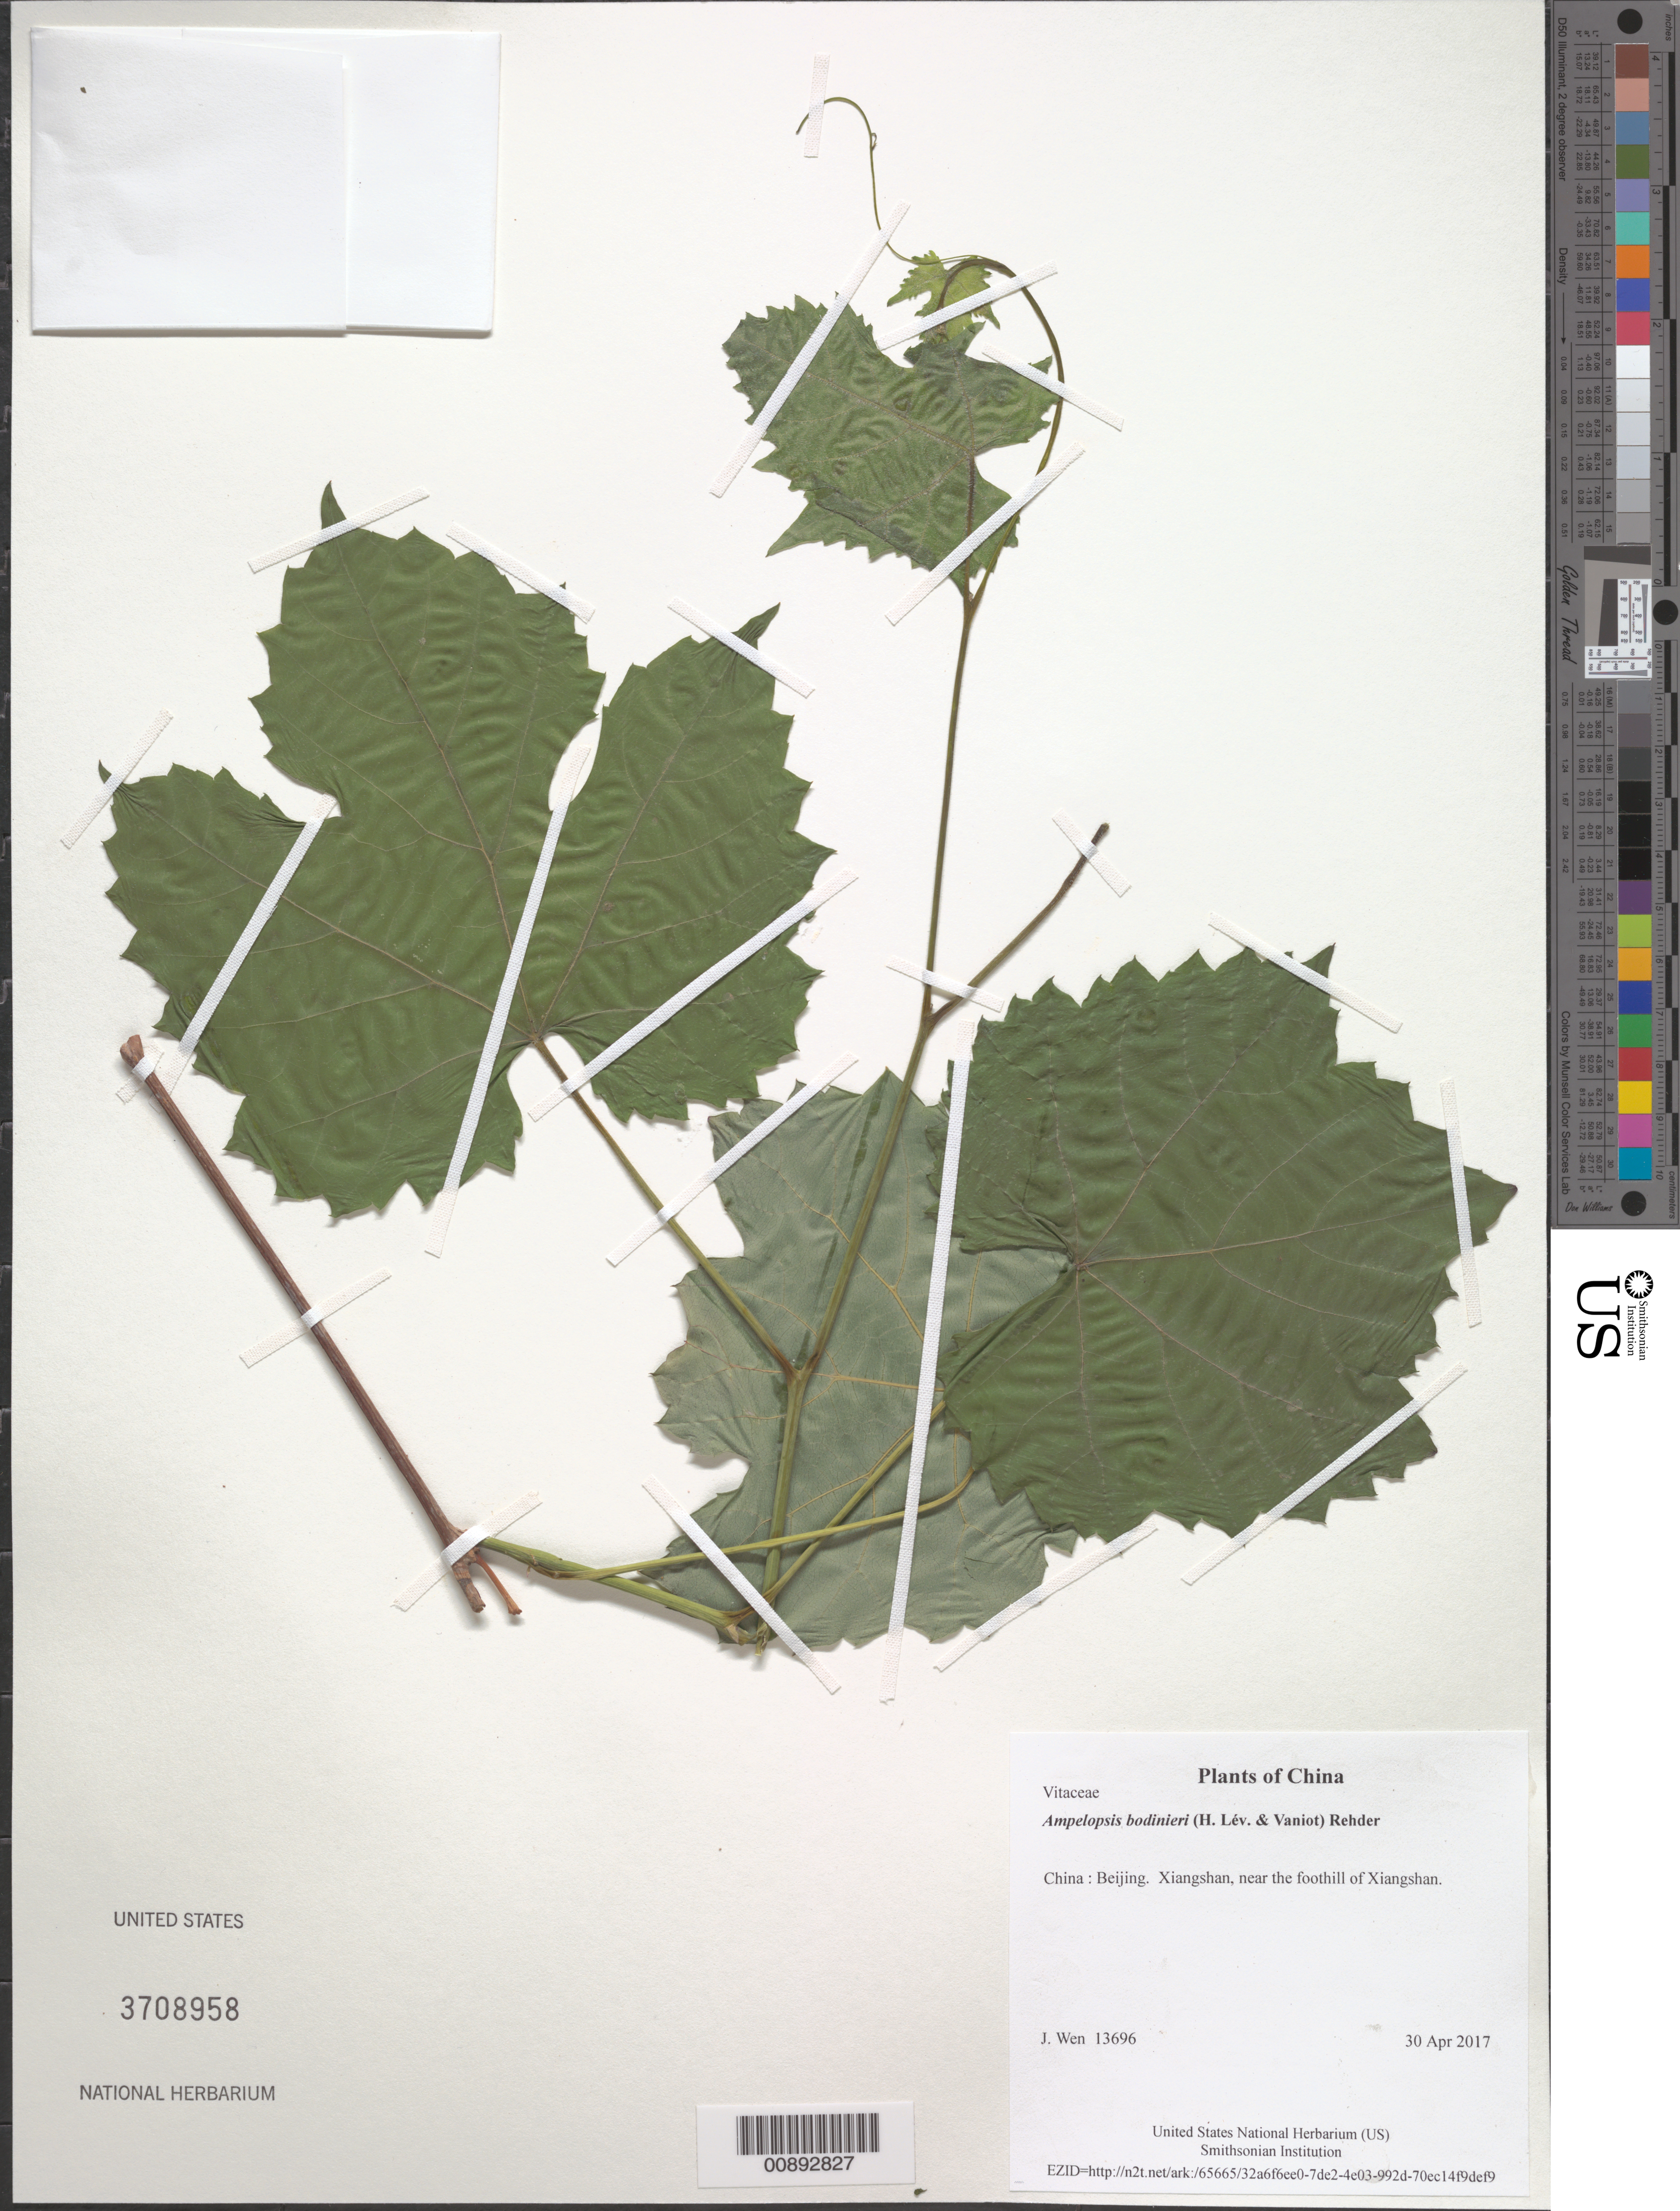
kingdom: Plantae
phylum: Tracheophyta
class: Magnoliopsida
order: Vitales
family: Vitaceae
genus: Ampelopsis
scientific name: Ampelopsis bodinieri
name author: (H. Lév. & Vaniot) Rehder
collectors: J. Wen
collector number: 13696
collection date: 2017-04-30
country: China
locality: Beijing. Xiangshan, near the foothill of Xiangshan.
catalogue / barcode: US 3708958